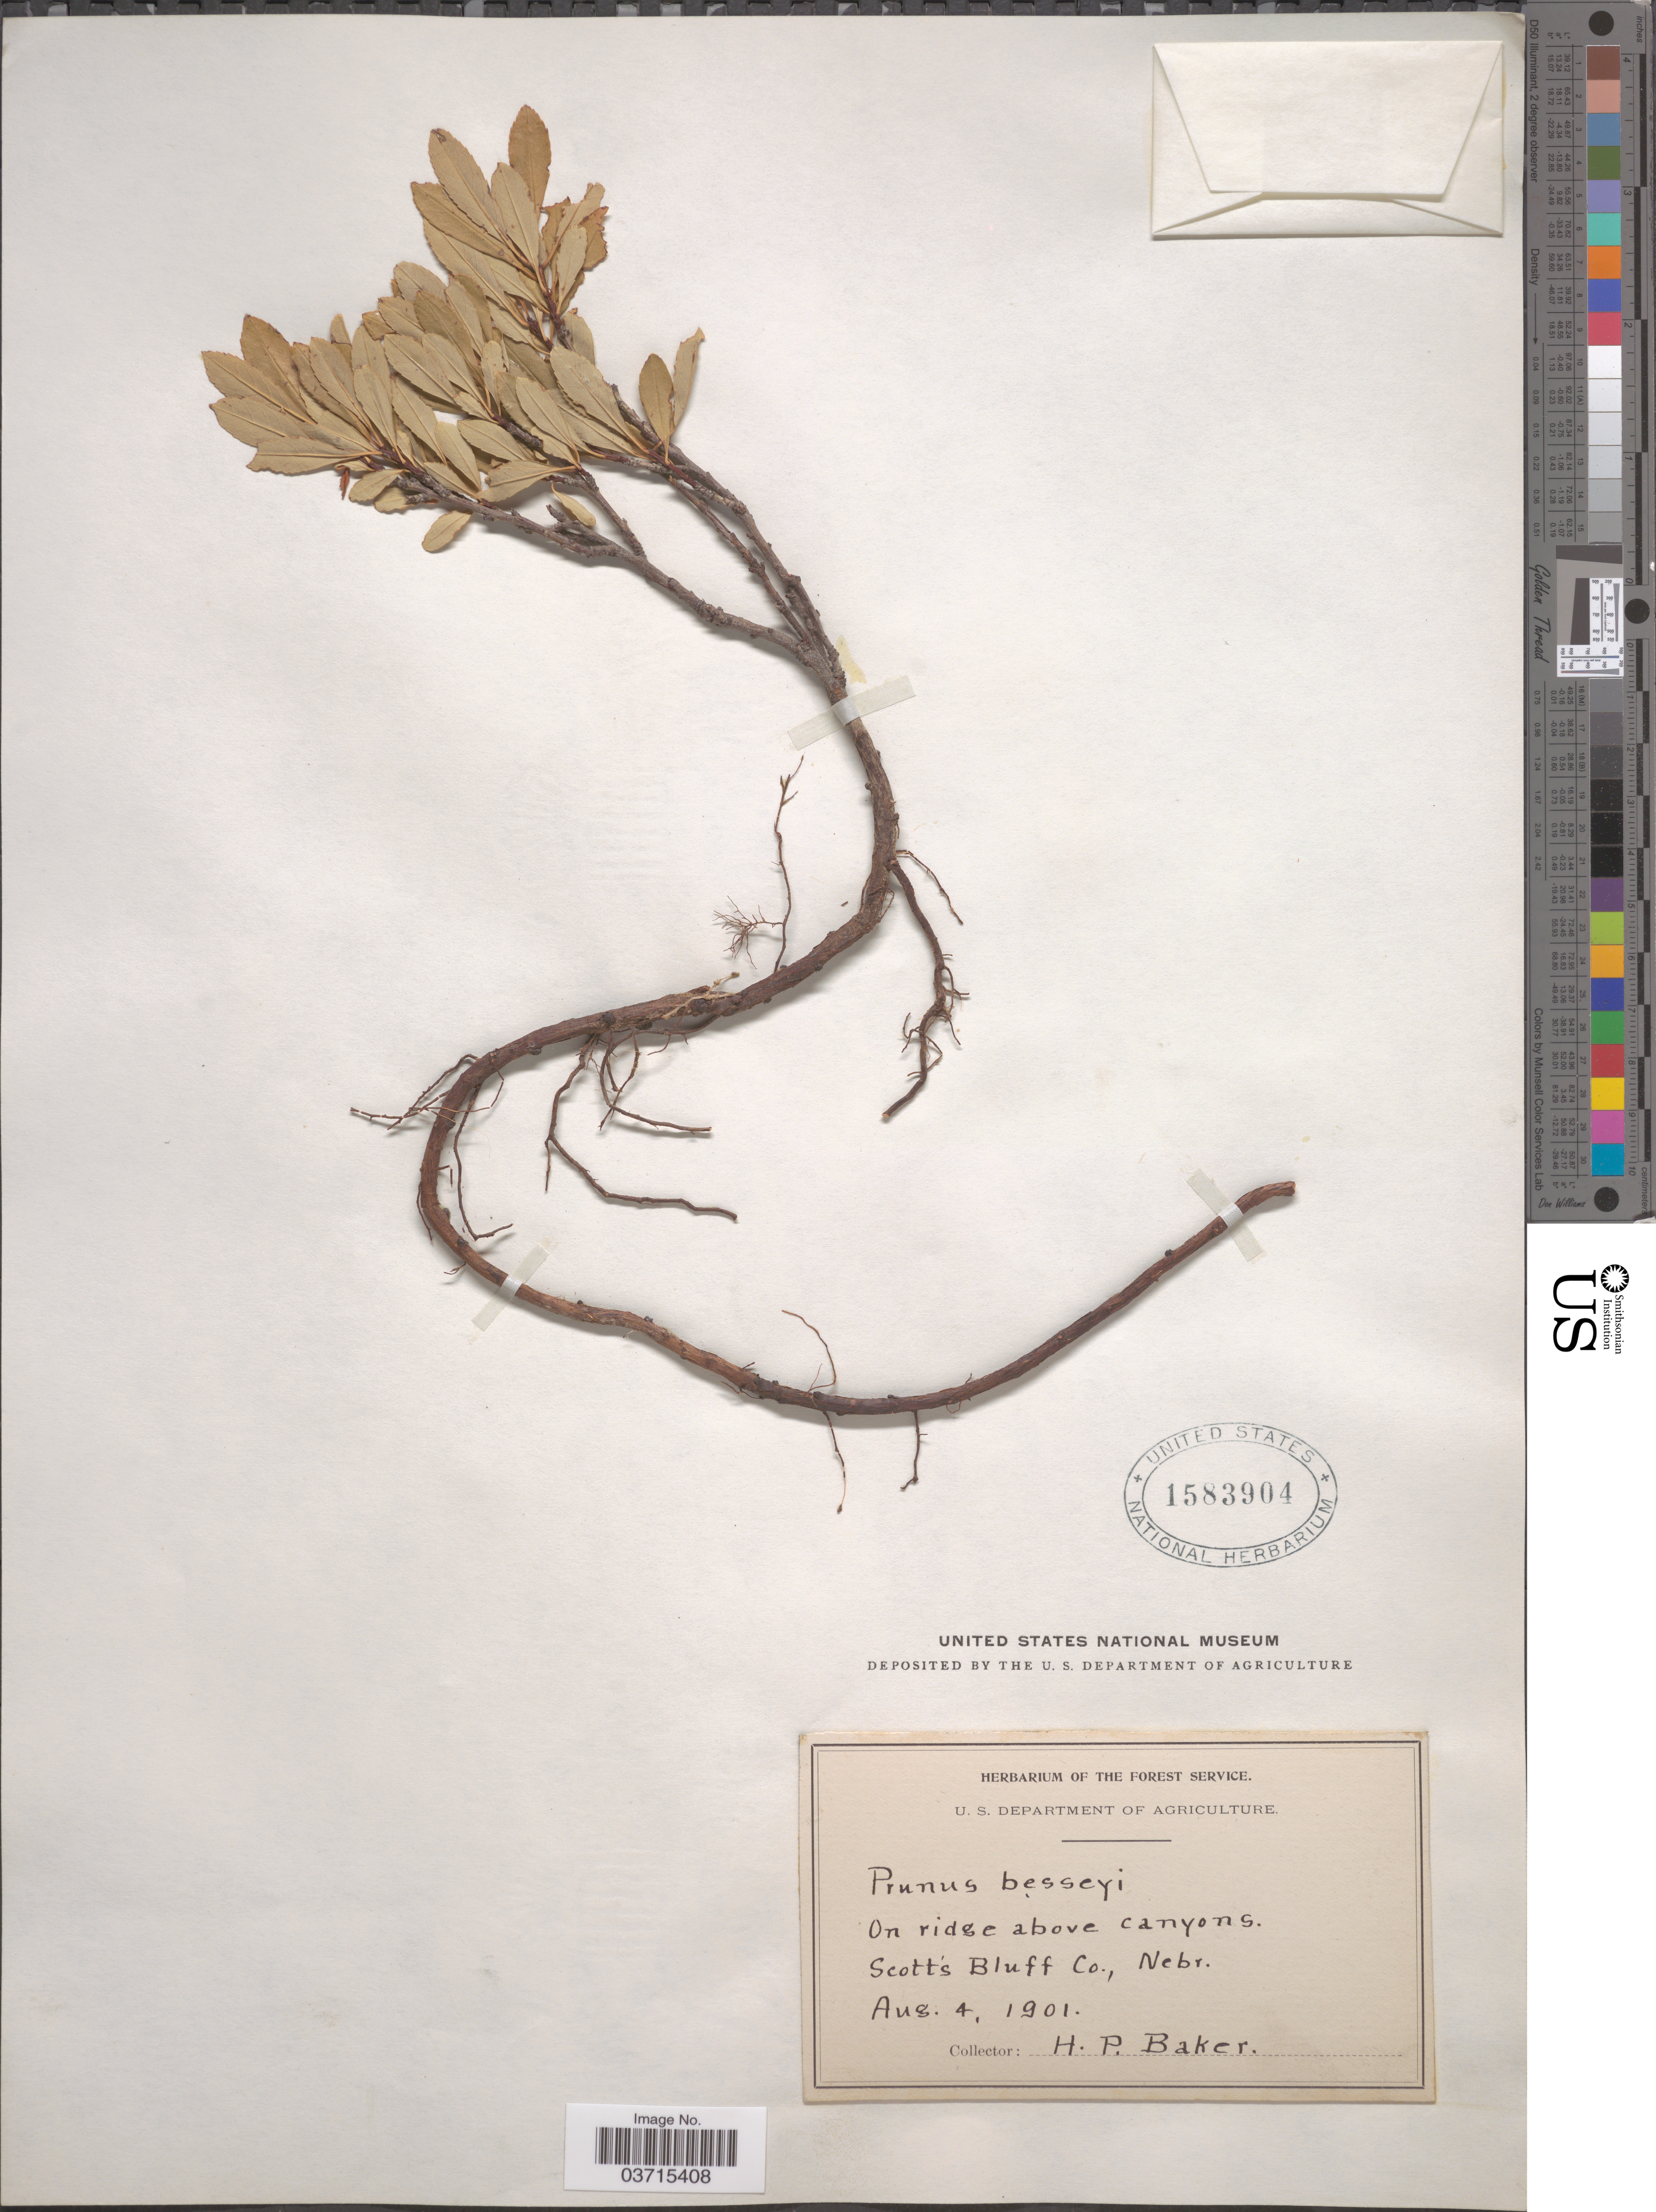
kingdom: Plantae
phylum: Tracheophyta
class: Magnoliopsida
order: Rosales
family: Rosaceae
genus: Prunus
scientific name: Prunus besseyi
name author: L.H. Bailey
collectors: H. P. Baker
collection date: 1901-08-04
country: United States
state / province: Nebraska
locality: On ridge above canyons. Scott's Bluff Co.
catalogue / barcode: US 1583904